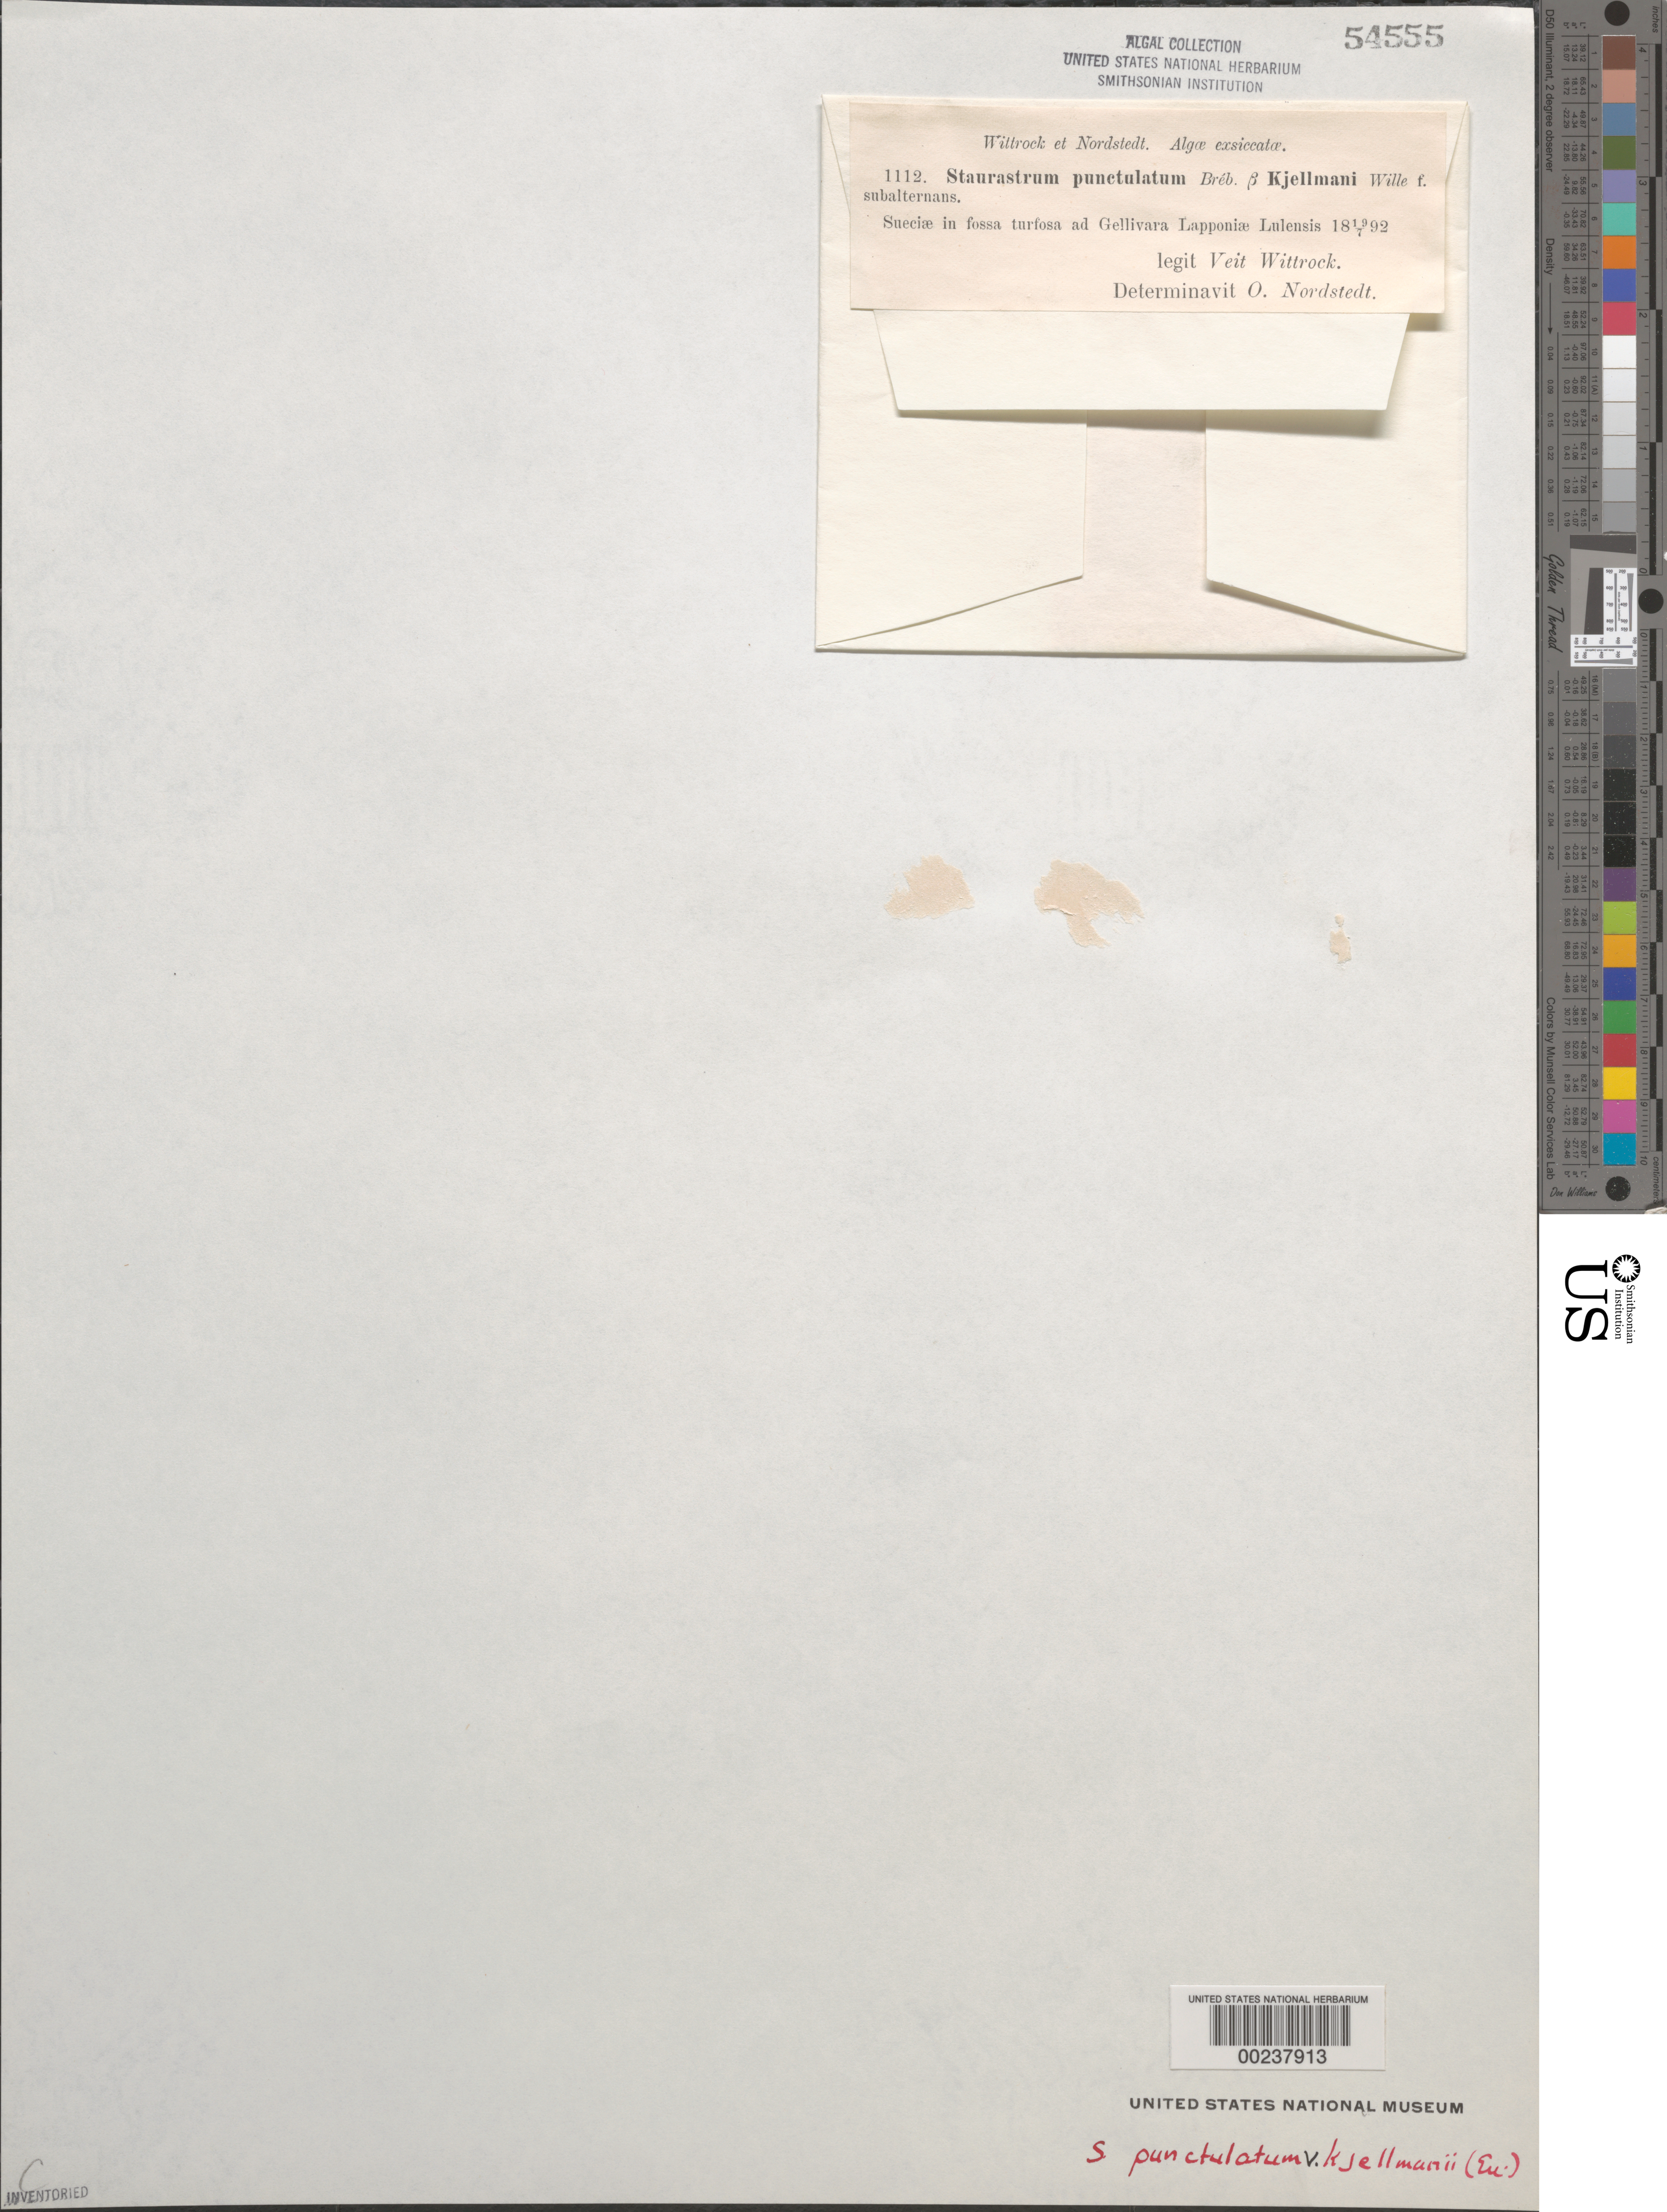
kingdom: Plantae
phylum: Charophyta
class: Zygnematophyceae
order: Zygnematales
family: Desmidiaceae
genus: Staurastrum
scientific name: Staurastrum punctulatum var. kjellmanii forma subalternans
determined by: Nordstedt, C. F. O.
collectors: V. B. Wittrock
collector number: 1112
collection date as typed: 19 Jul 1892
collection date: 1892-07-19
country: Sweden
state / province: Norrbotten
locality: Gallivare (gellivare), lule lapland (lapponiae lulensis)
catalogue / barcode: US 54555